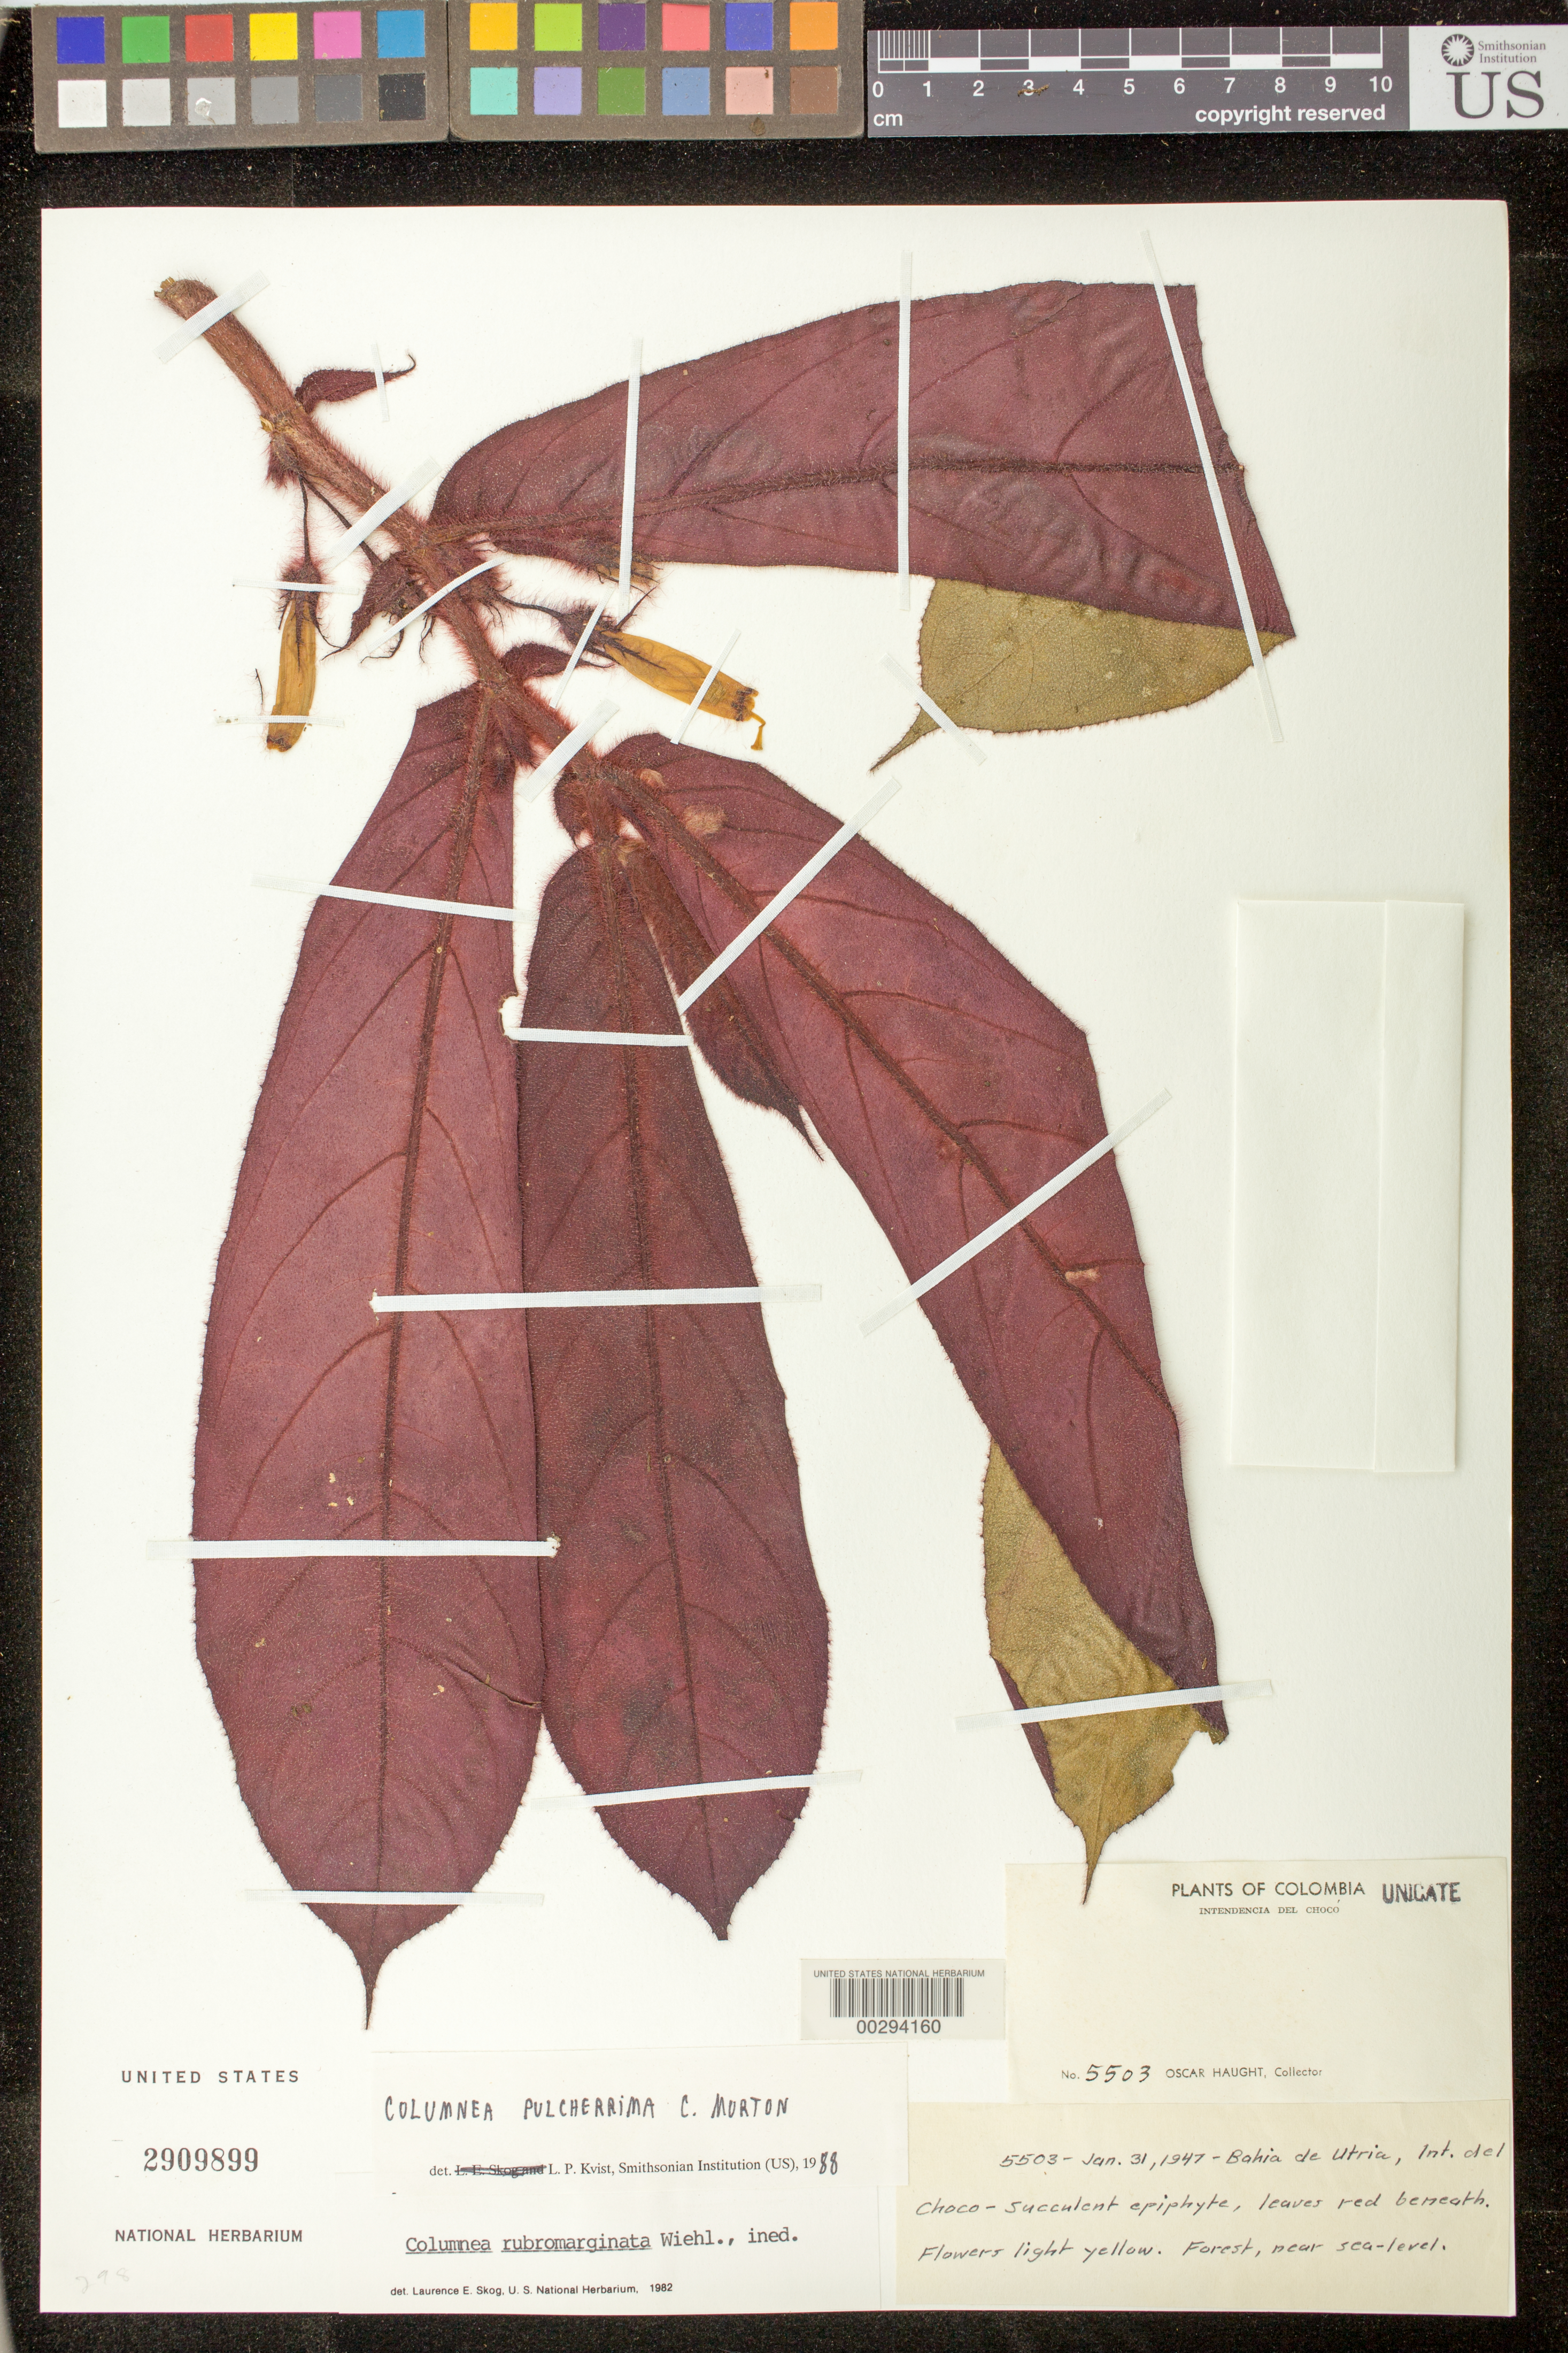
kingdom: Plantae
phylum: Tracheophyta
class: Magnoliopsida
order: Lamiales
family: Gesneriaceae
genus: Columnea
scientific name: Columnea pulcherrima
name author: C.V. Morton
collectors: O. L. Haught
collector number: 5503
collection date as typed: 31 Jan 1947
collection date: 1947-01-31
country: Colombia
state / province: Chocó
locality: Bahia de Utria, near sea level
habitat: Forest, near sea-level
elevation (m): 0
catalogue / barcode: US 2909899